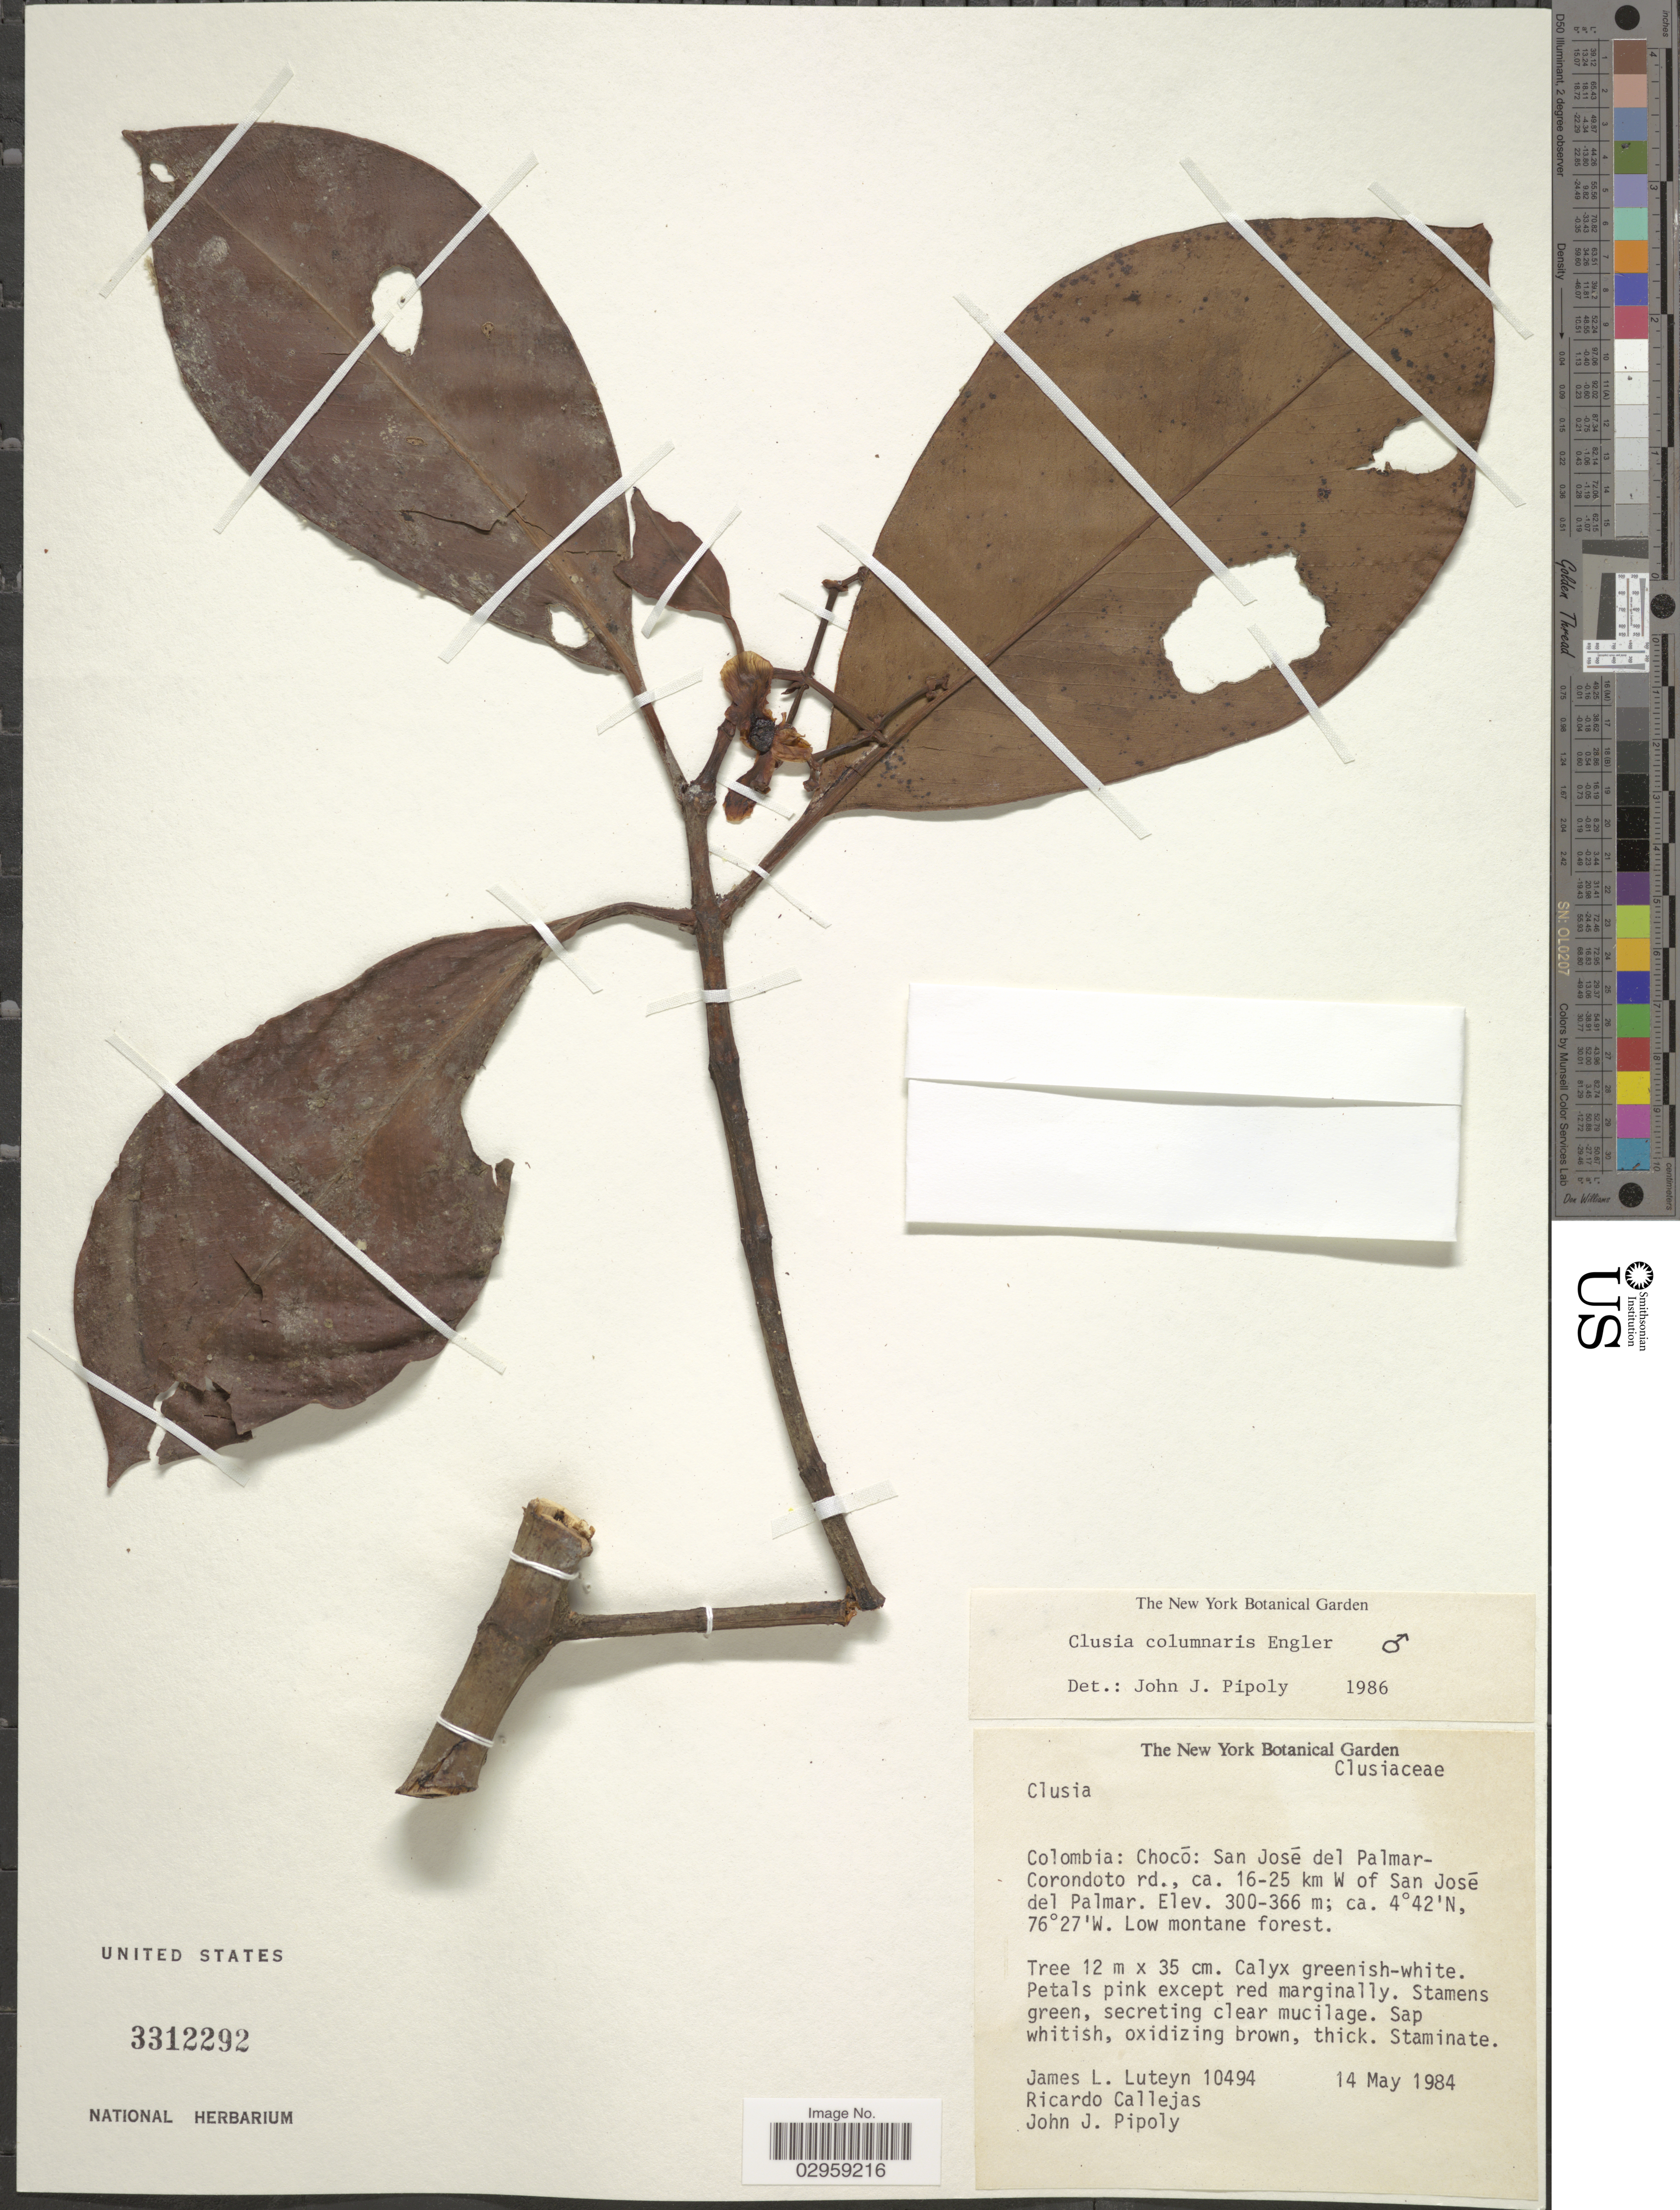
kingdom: Plantae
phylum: Tracheophyta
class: Magnoliopsida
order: Malpighiales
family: Clusiaceae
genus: Clusia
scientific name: Clusia columnaris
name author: Engl.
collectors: J. Luteyn, R. Callejas & J. J. Pipoly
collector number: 10494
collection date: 1984-05-14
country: Colombia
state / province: Chocó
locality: San José del Palmar-Corondoto rd., ca. 16-25 km W of San José del Palmar.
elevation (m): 300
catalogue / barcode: US 3312292